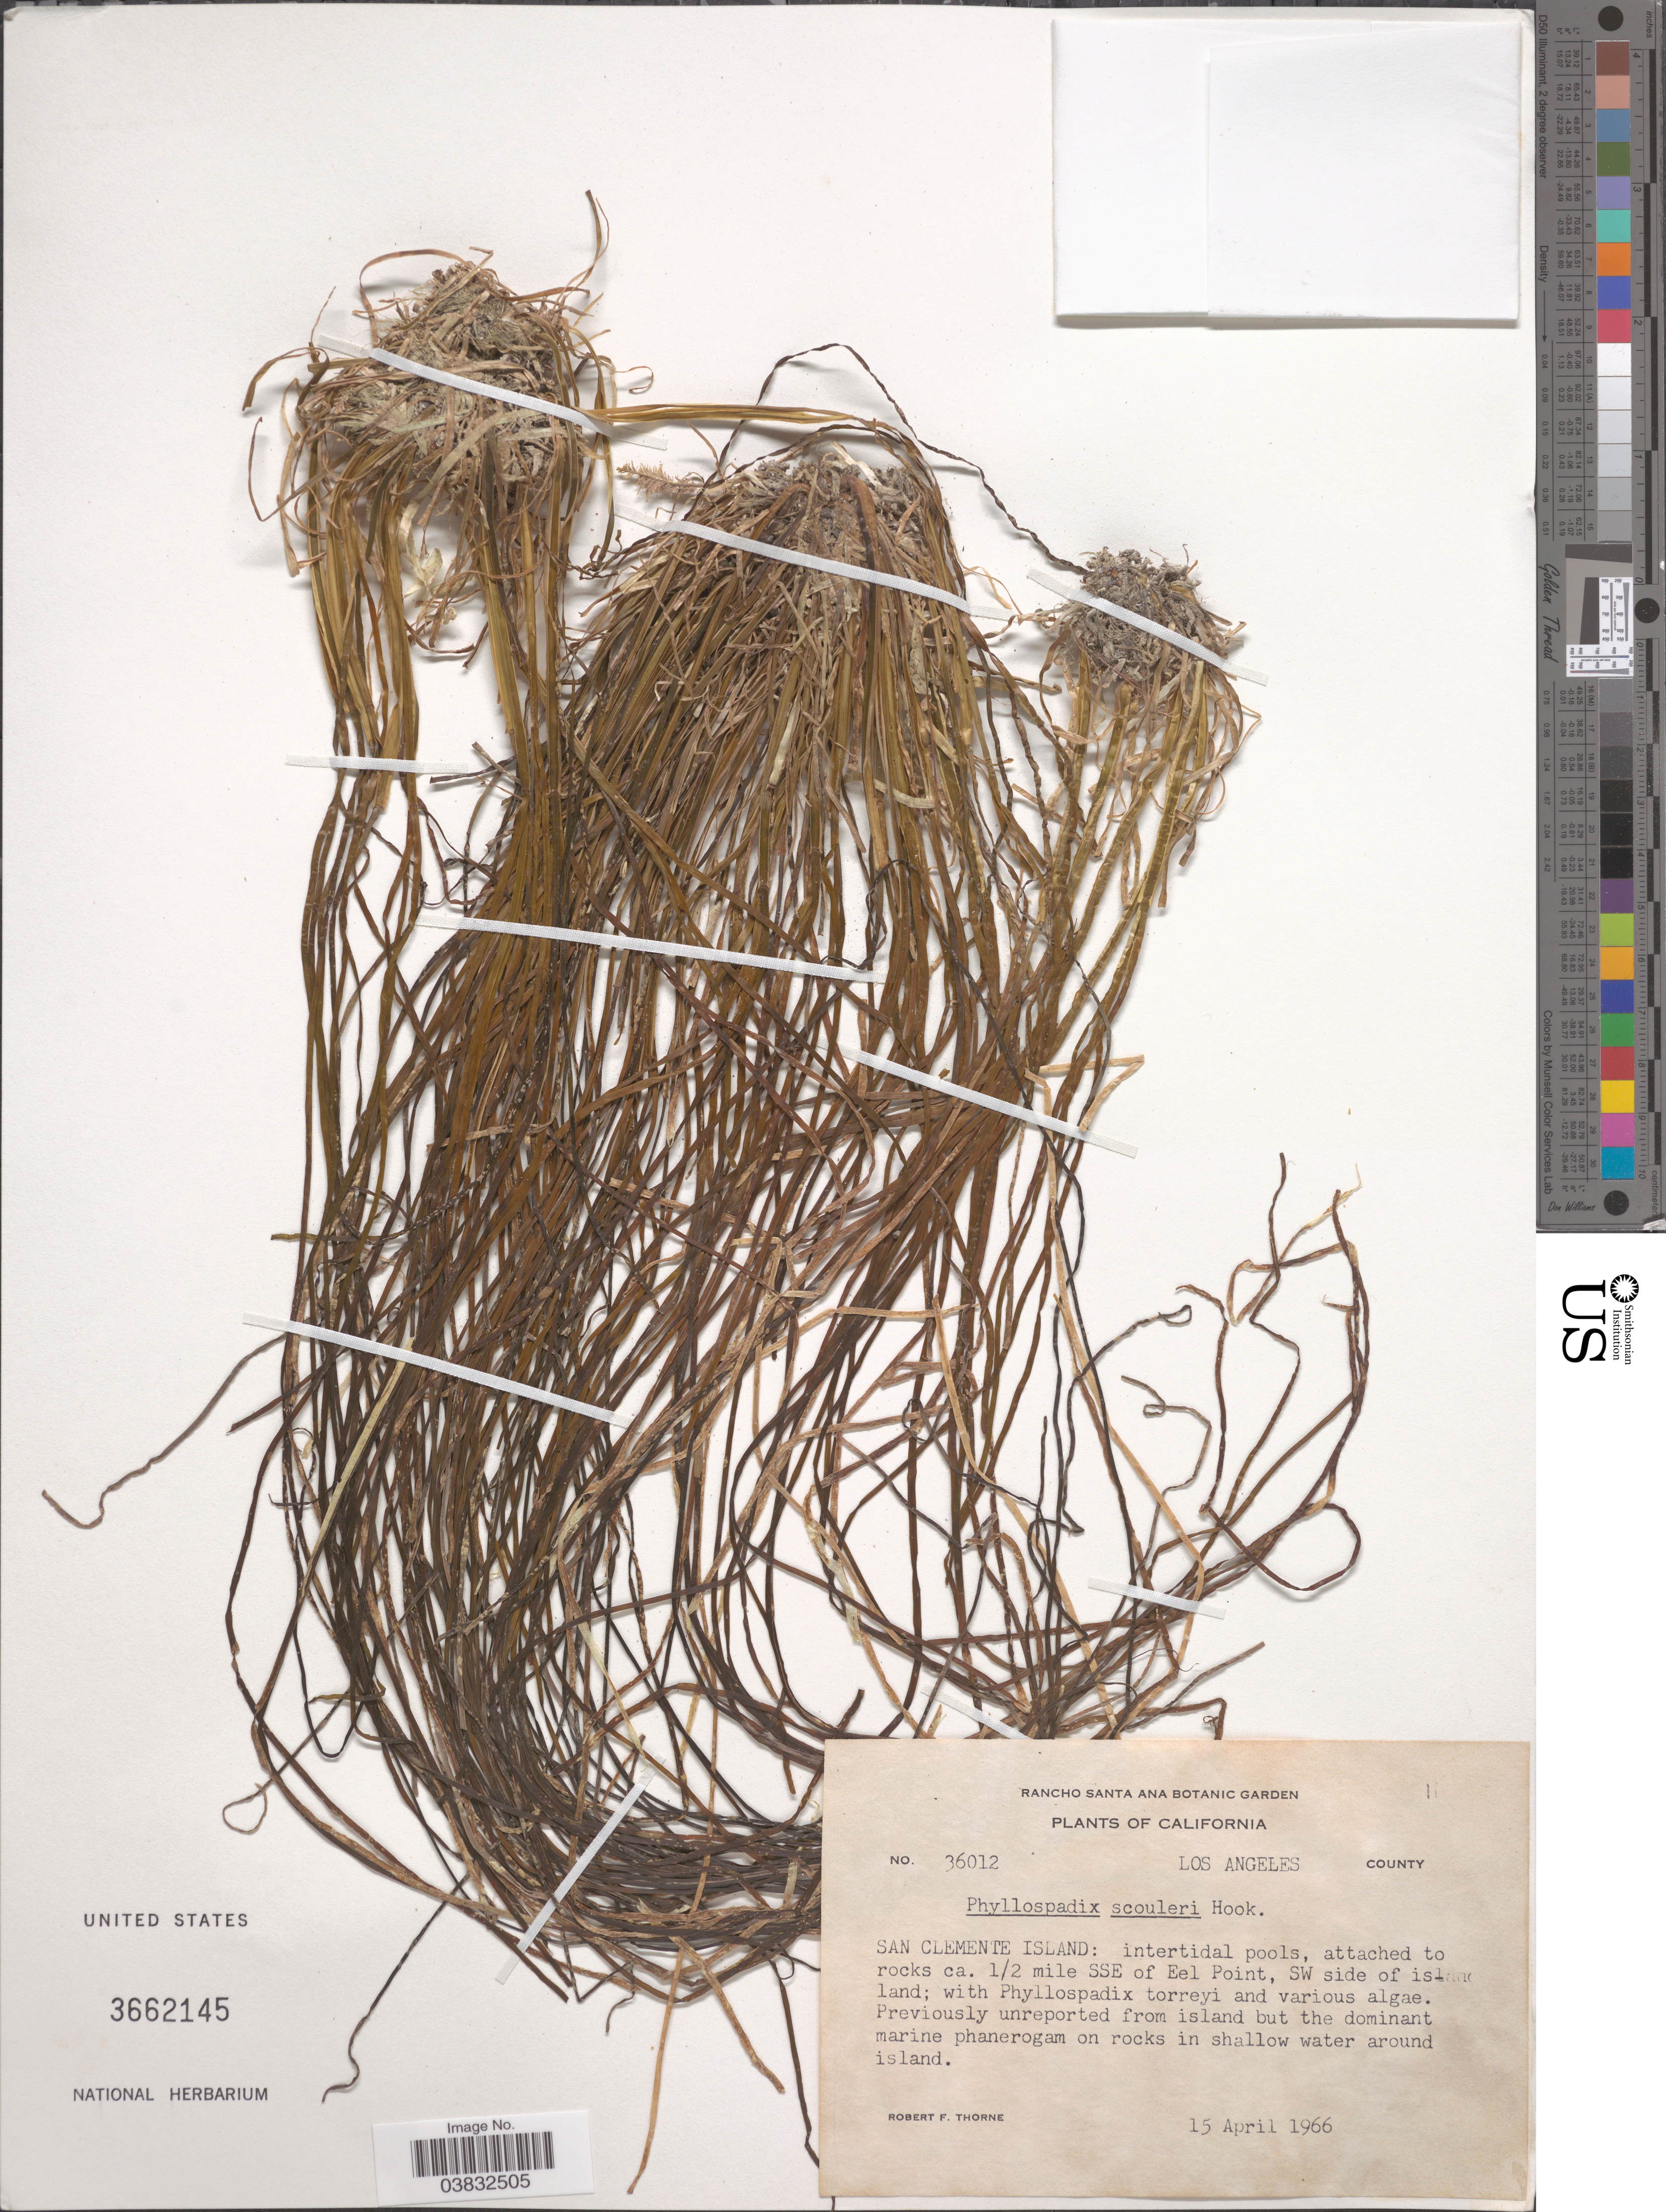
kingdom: Plantae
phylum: Tracheophyta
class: Liliopsida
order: Alismatales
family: Zosteraceae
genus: Phyllospadix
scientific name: Phyllospadix scouleri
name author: Hook.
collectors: R. F. Thorne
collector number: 36012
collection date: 1966-04-15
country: United States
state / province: California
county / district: Los Angeles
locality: Los Angeles County. San Clemente Island: intertidal pools, attached to rocks ca. ½ mile SSE of Eel Point, SW side of island.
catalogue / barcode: US 3662145